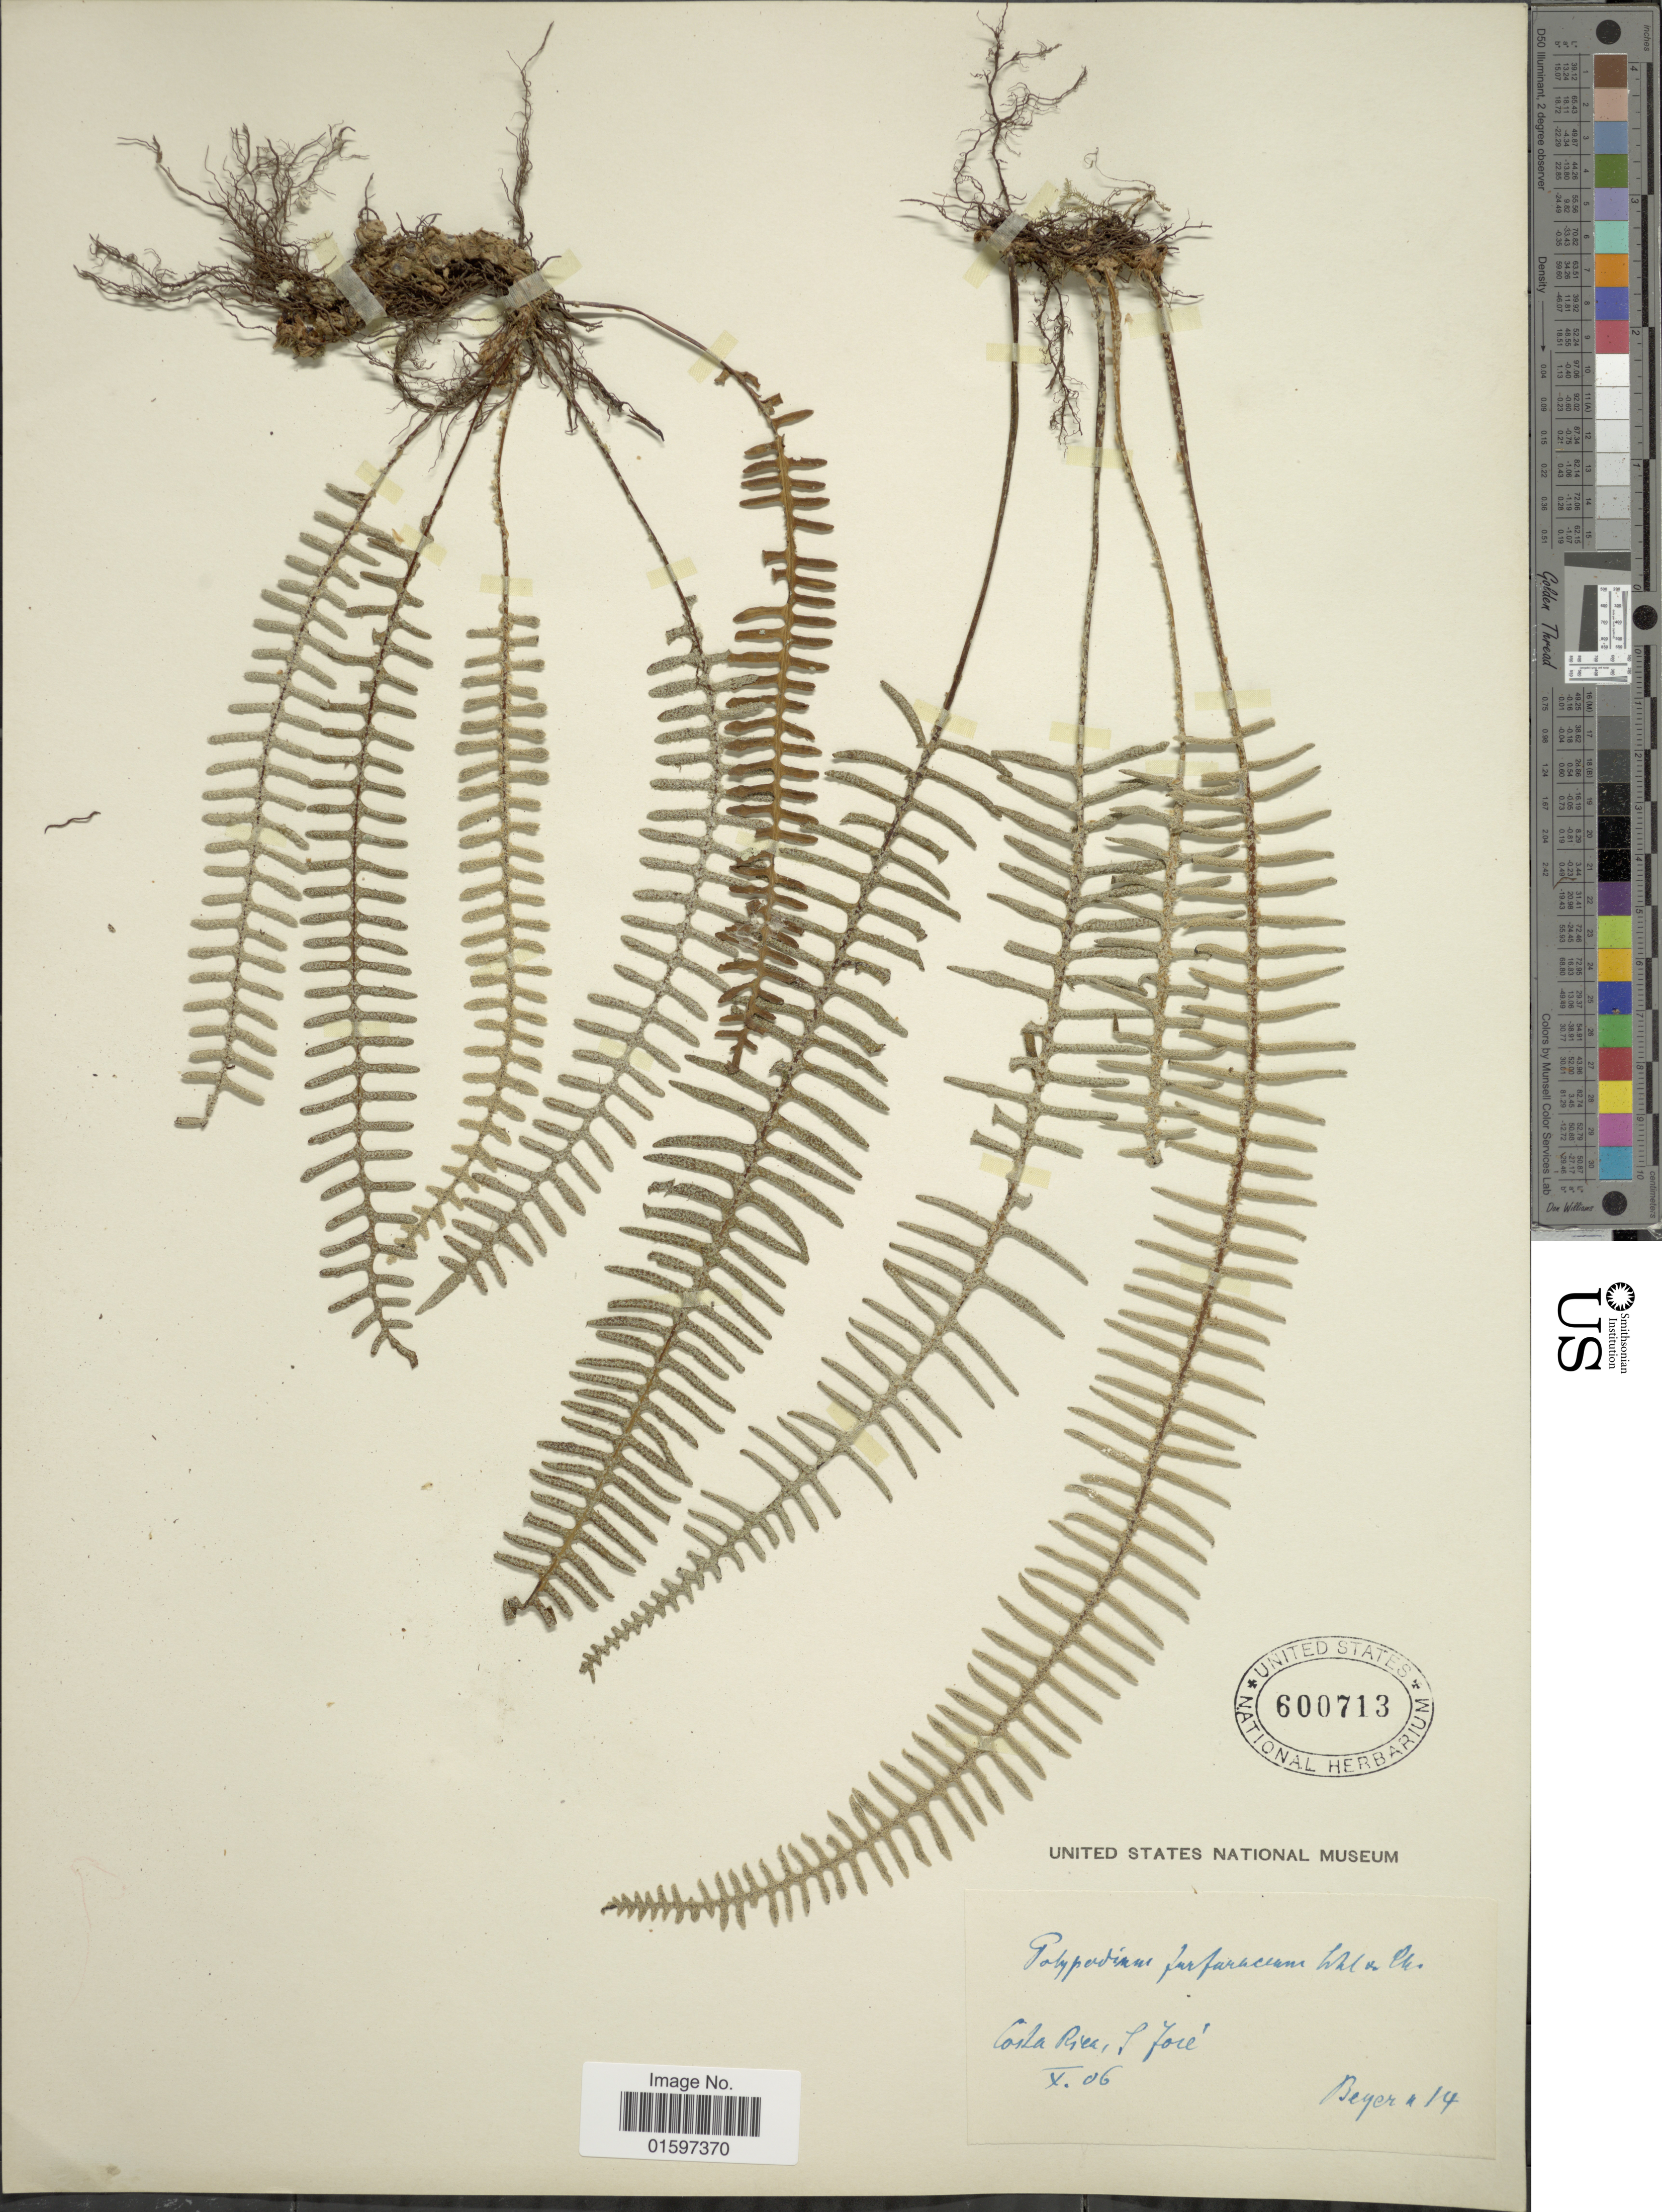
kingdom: Plantae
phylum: Tracheophyta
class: Polypodiopsida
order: Polypodiales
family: Polypodiaceae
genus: Pleopeltis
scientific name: Pleopeltis furfuracea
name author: (Schltdl. & Cham.) A.R. Sm. & Tejero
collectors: -. Beyer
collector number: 14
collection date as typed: Transcribed d/m/y: /10/6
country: Costa Rica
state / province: San José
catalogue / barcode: US 600713